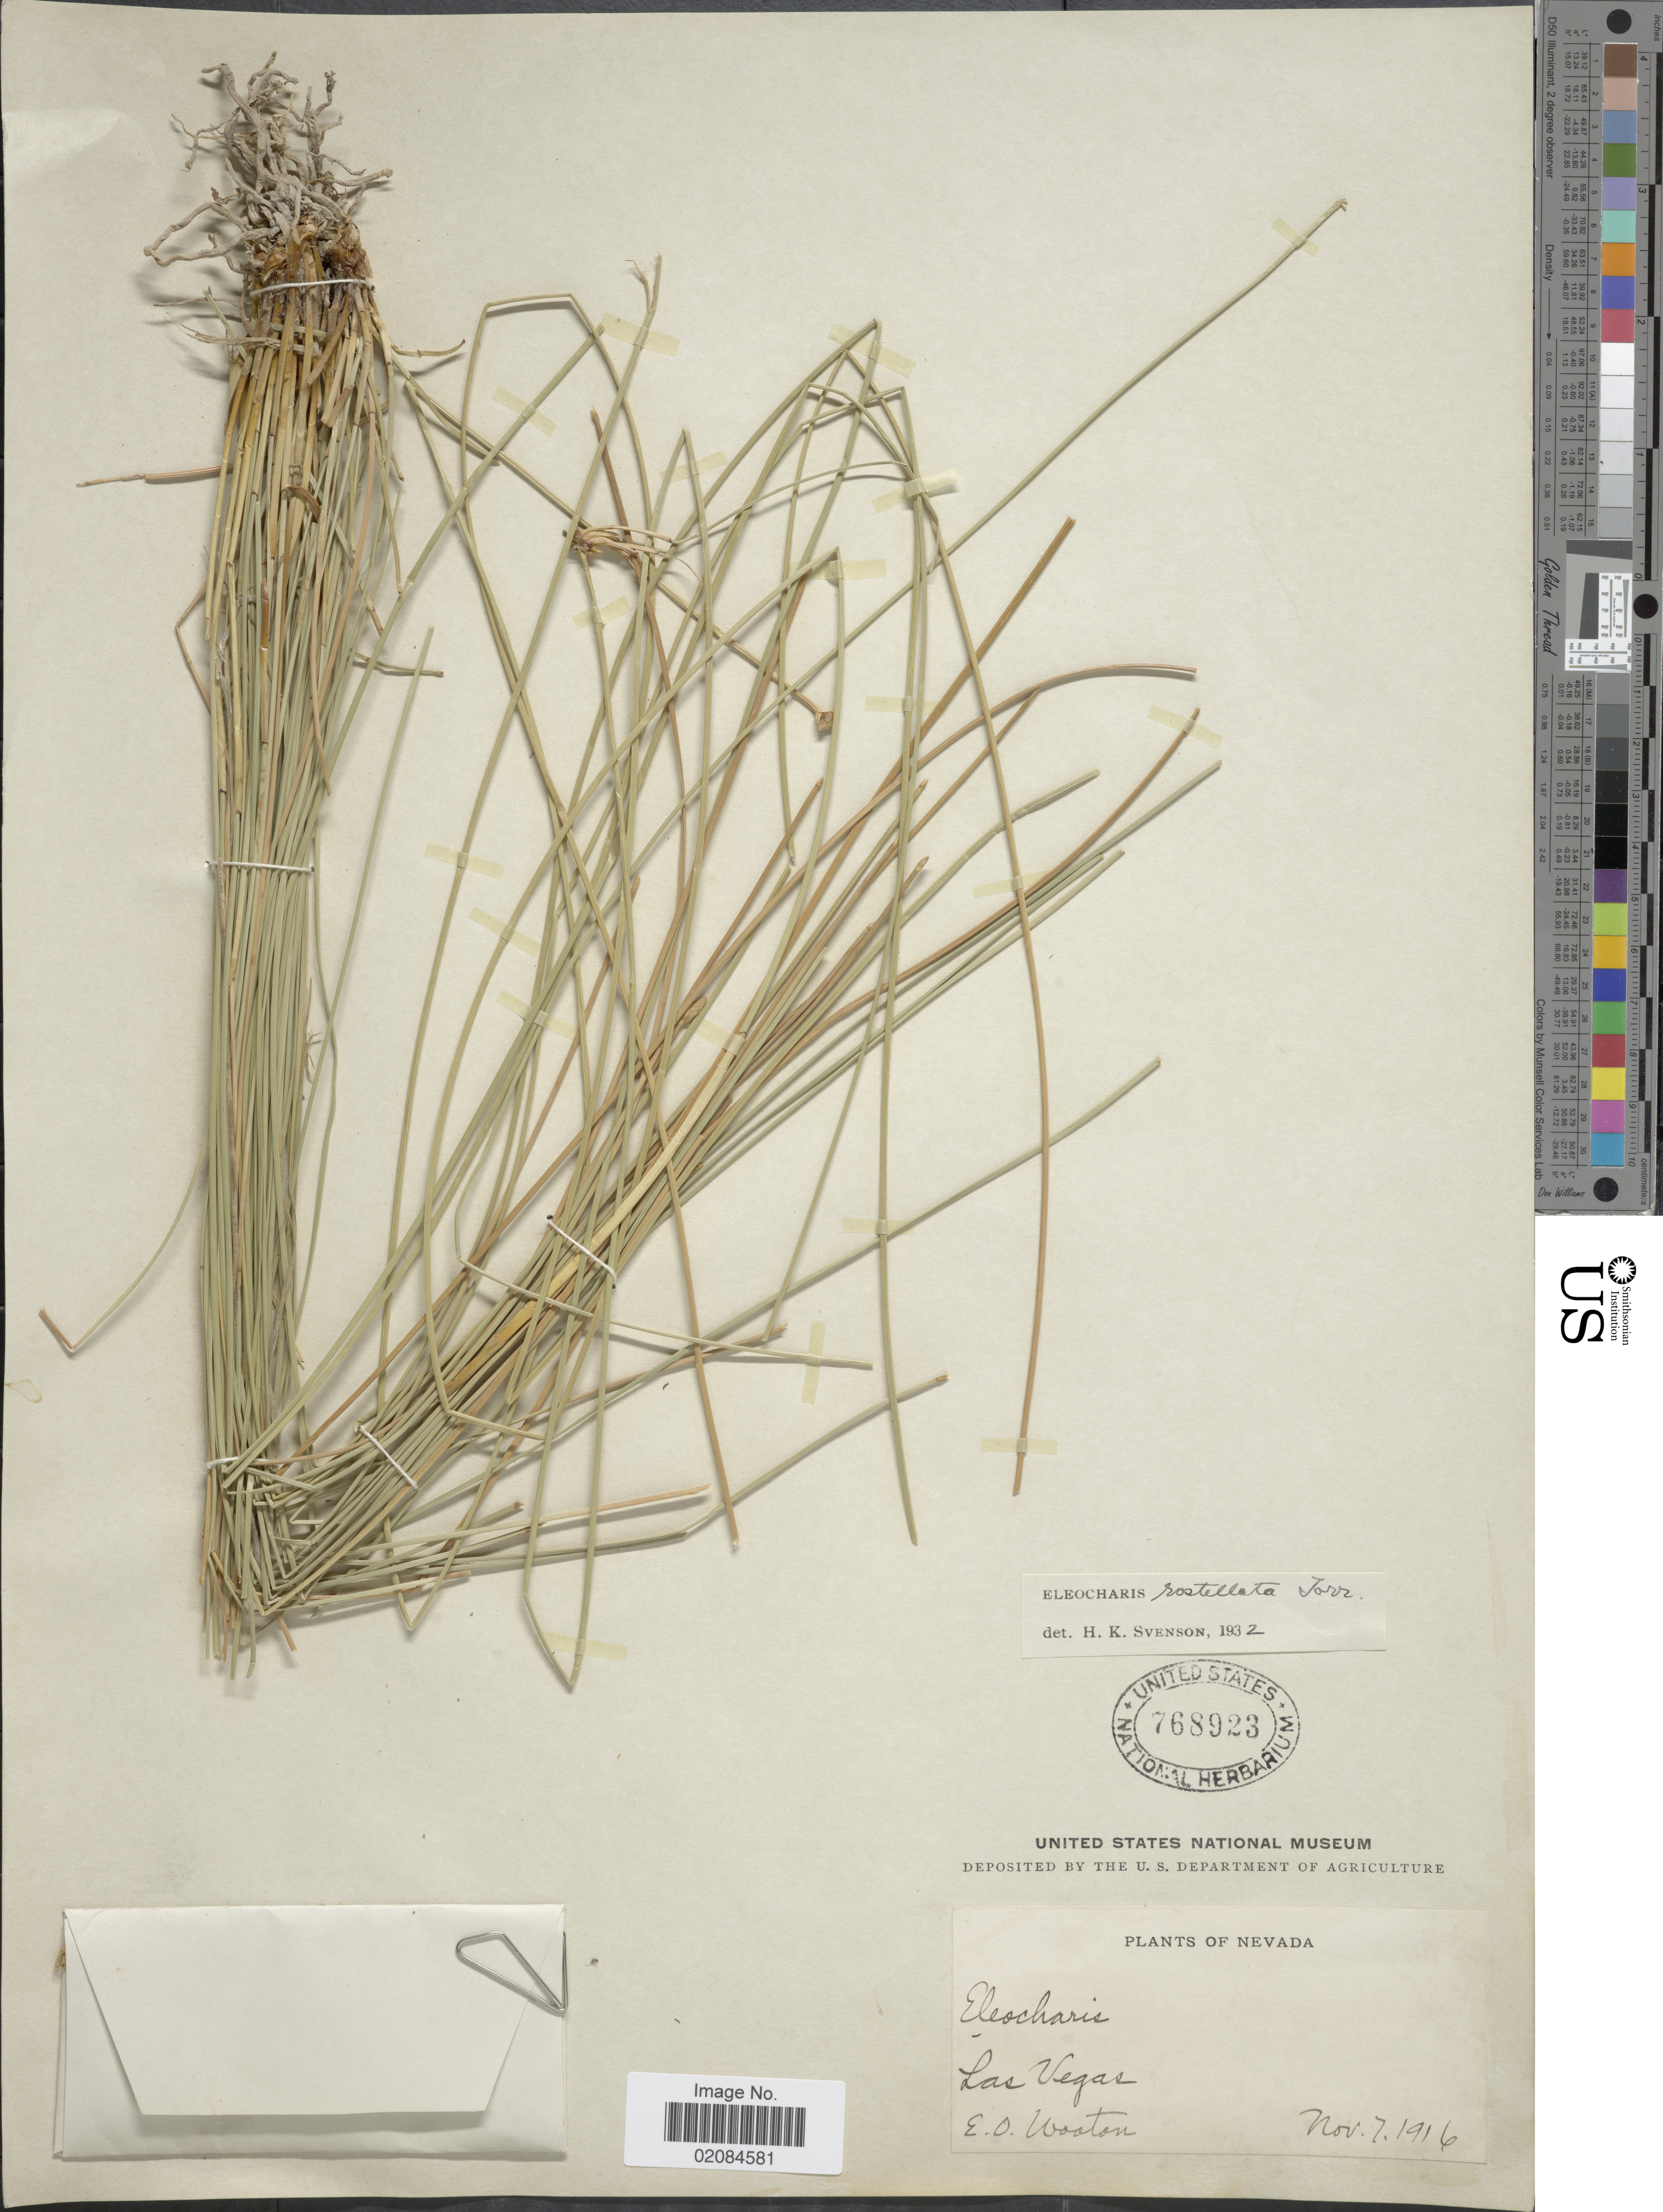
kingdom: Plantae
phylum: Tracheophyta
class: Liliopsida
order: Poales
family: Cyperaceae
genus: Eleocharis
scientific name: Eleocharis rostellata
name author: (Torr.) Torr.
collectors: E. O. Wooton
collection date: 1916-11-07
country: United States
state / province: Nevada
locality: Las Vegas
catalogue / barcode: US 768923